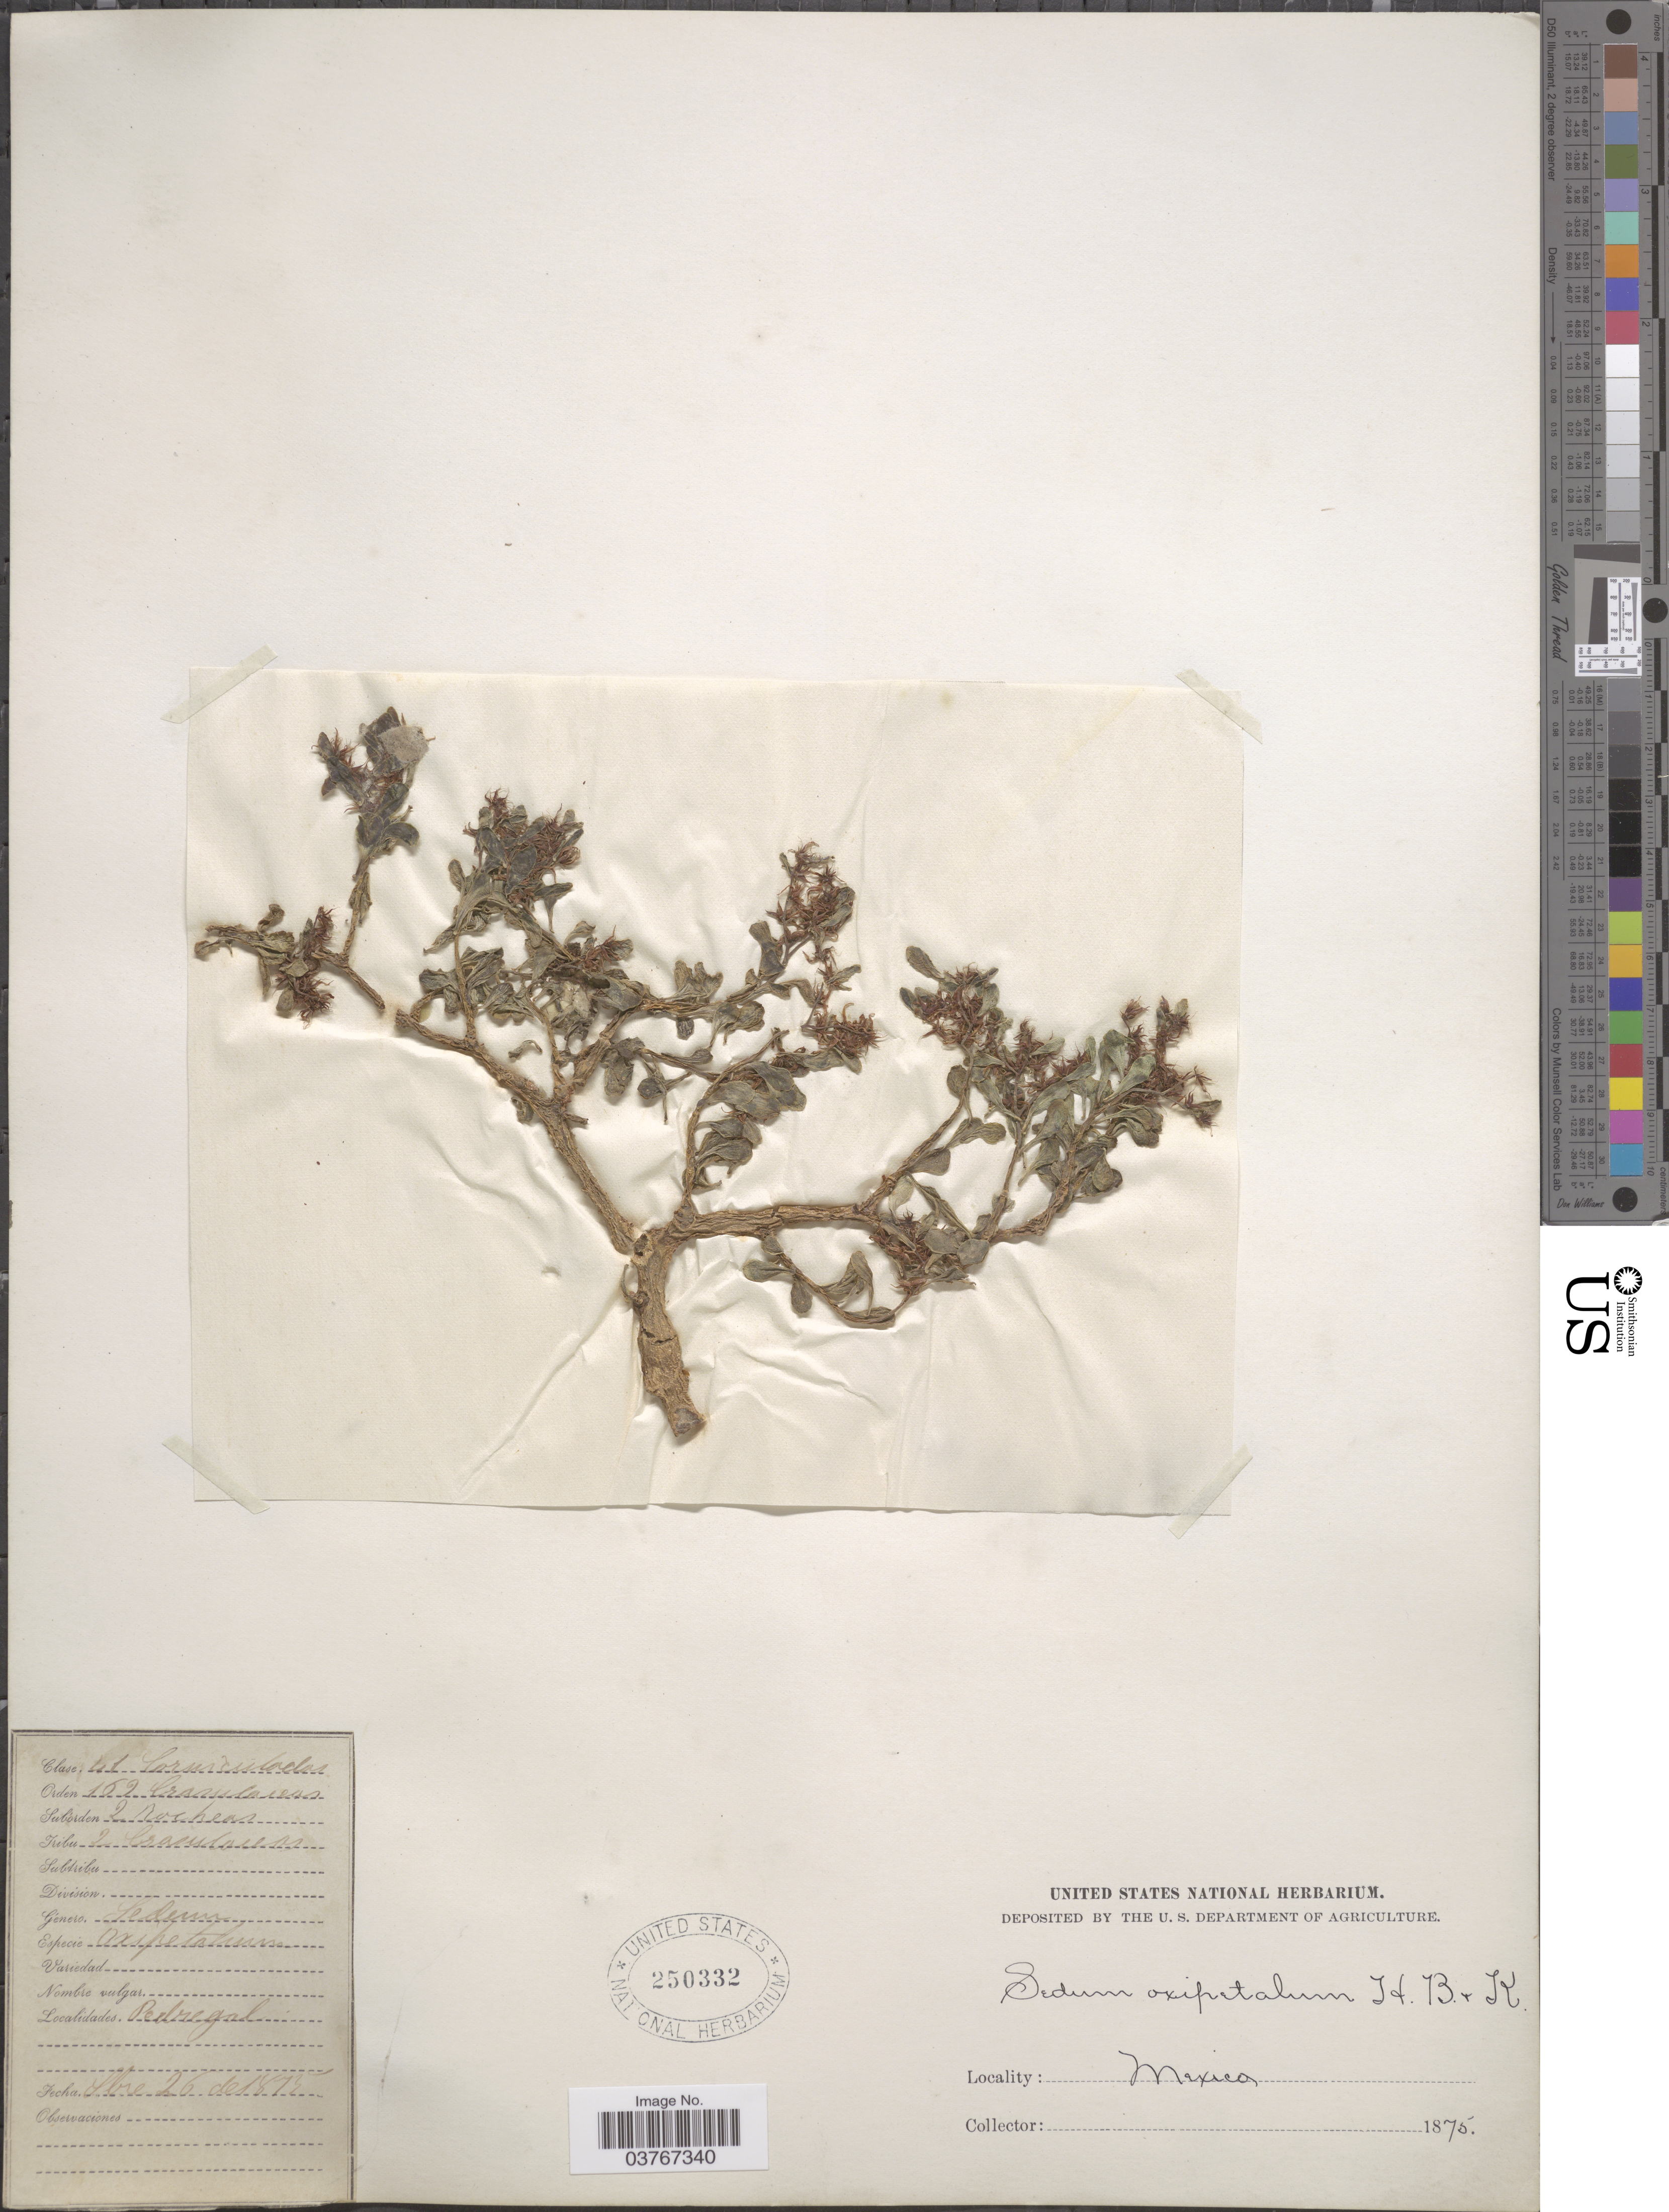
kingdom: Plantae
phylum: Tracheophyta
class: Magnoliopsida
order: Saxifragales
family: Crassulaceae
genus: Sedum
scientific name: Sedum oxypetalum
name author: Kunth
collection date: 1875-04-26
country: Mexico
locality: Pedegral.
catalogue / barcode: US 250332